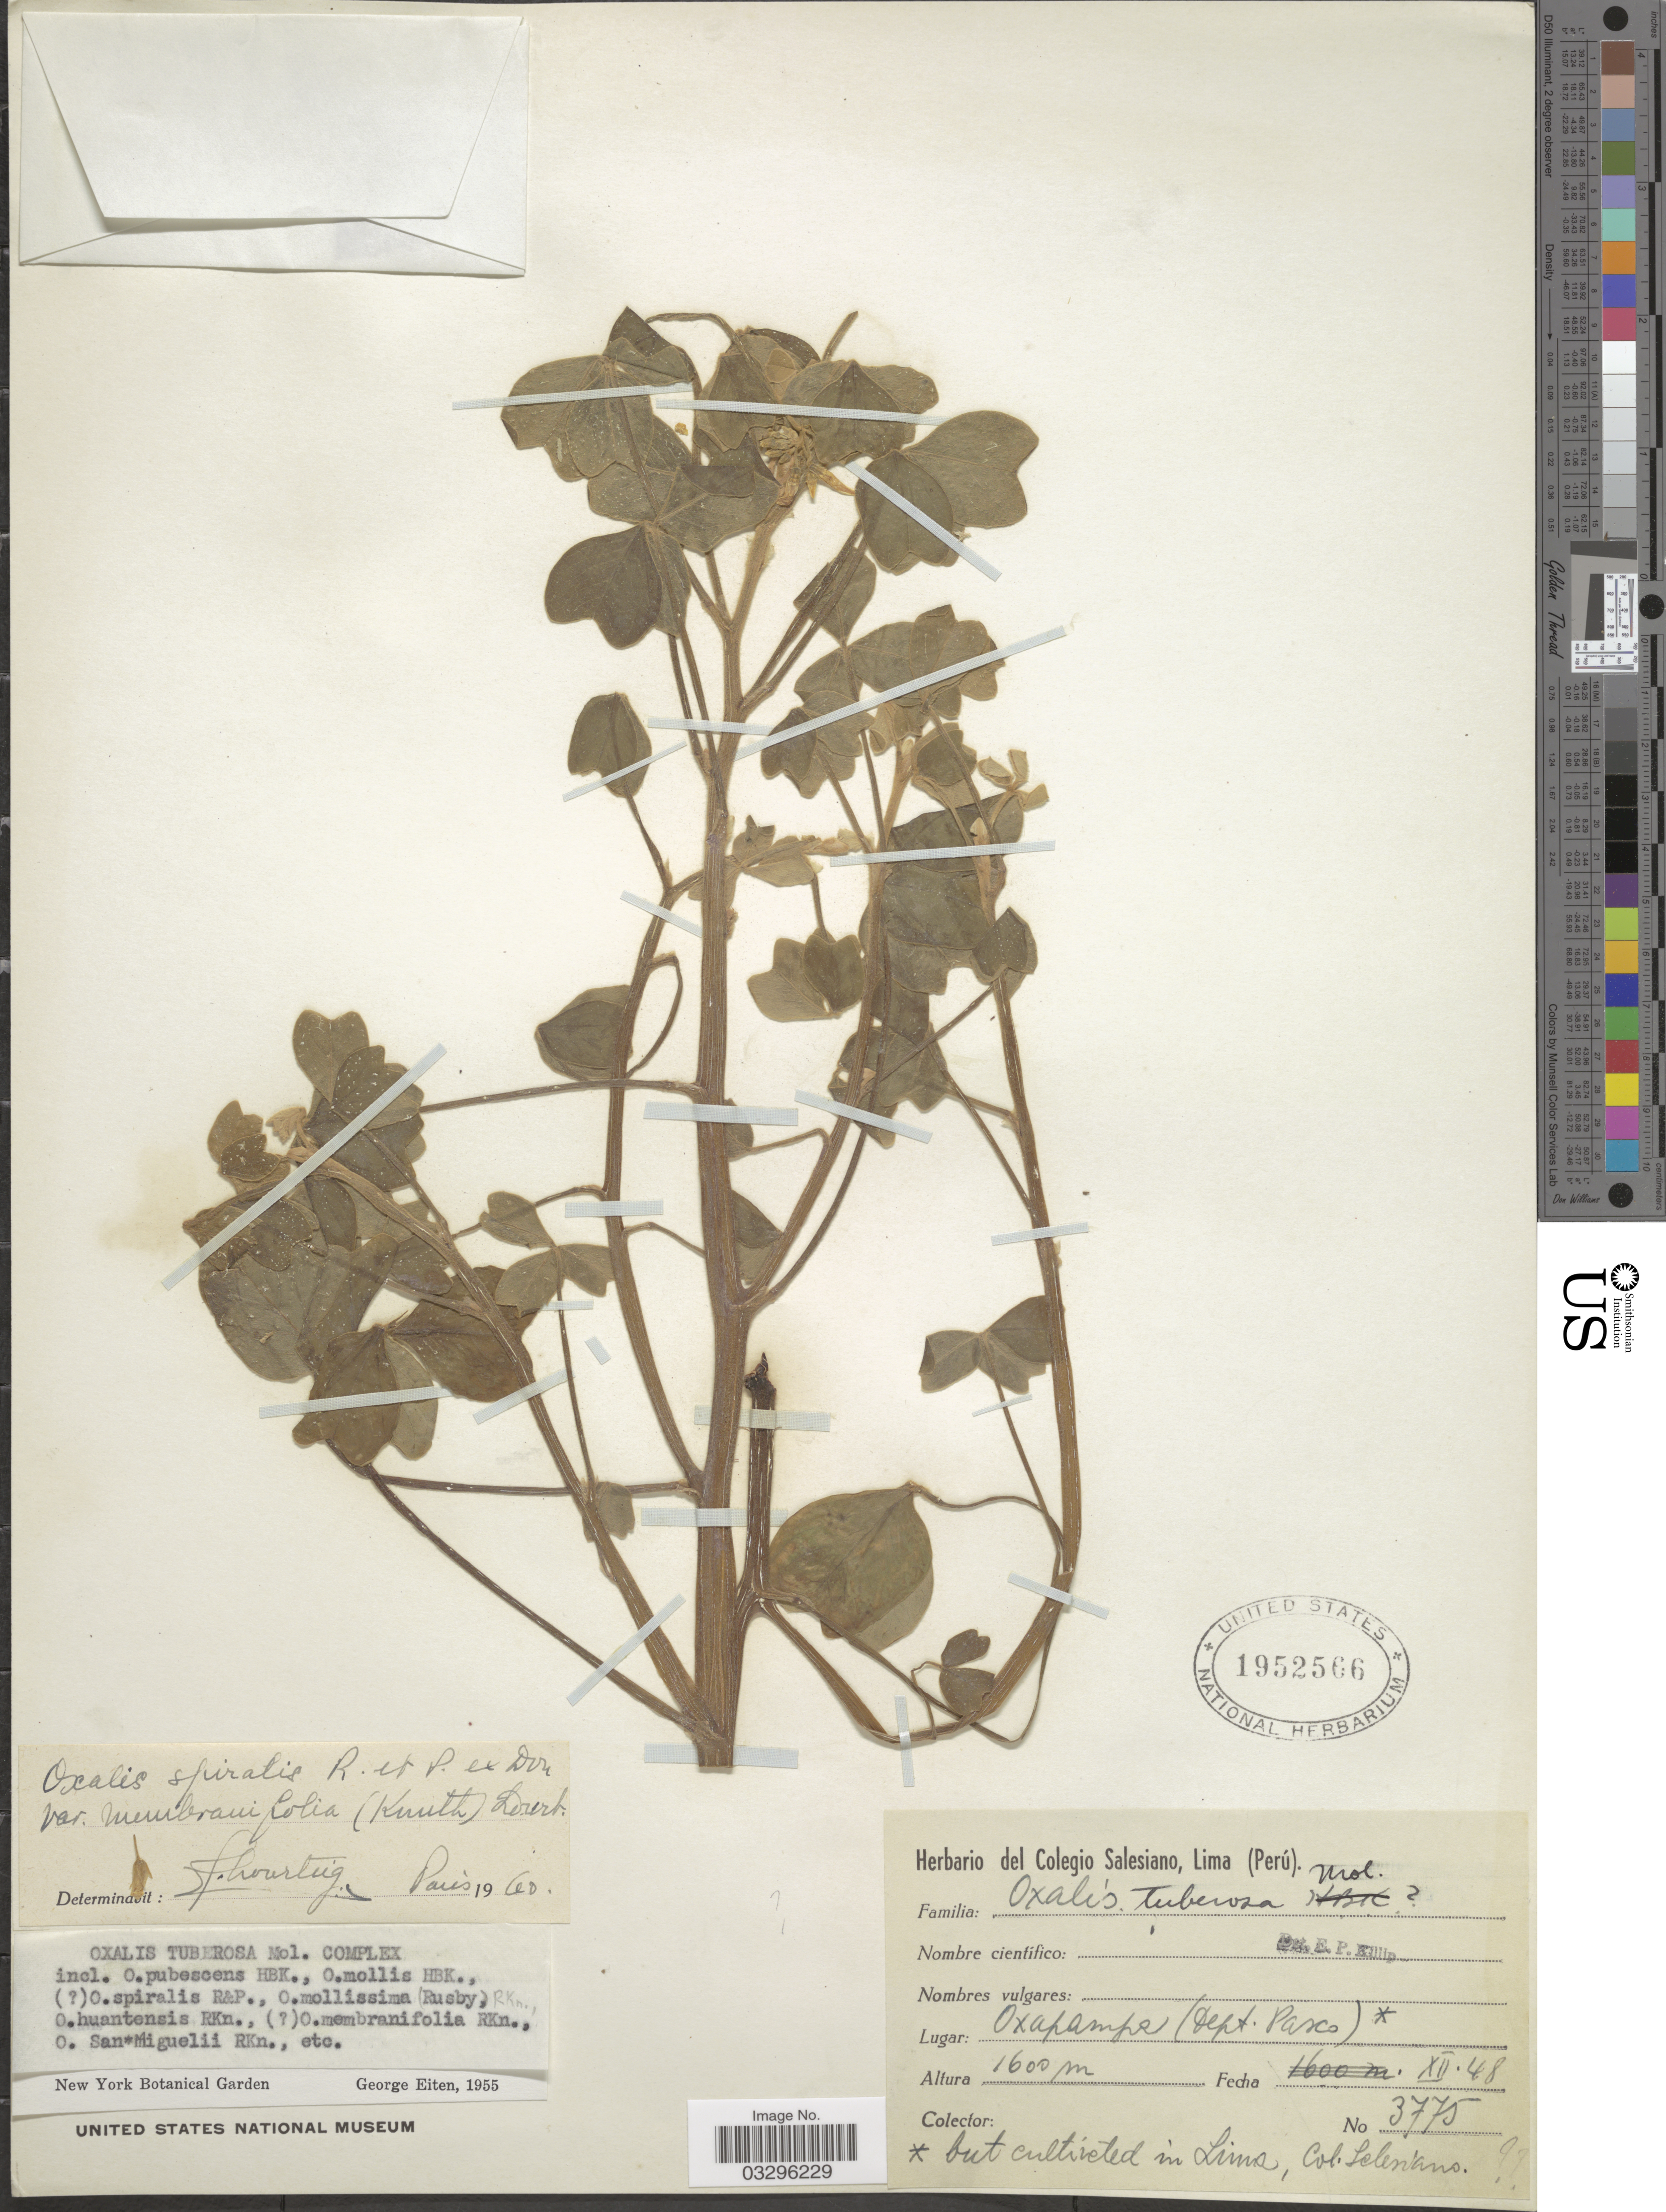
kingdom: Plantae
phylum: Tracheophyta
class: Magnoliopsida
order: Oxalidales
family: Oxalidaceae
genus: Oxalis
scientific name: Oxalis spiralis subsp. membranifolia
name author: (R. Knuth) Lourteig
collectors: Seleriano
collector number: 3775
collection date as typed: Transcribed d/m/y: /12/48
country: Peru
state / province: Lima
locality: Cultivated in Lima.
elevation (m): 1600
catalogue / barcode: US 1952566